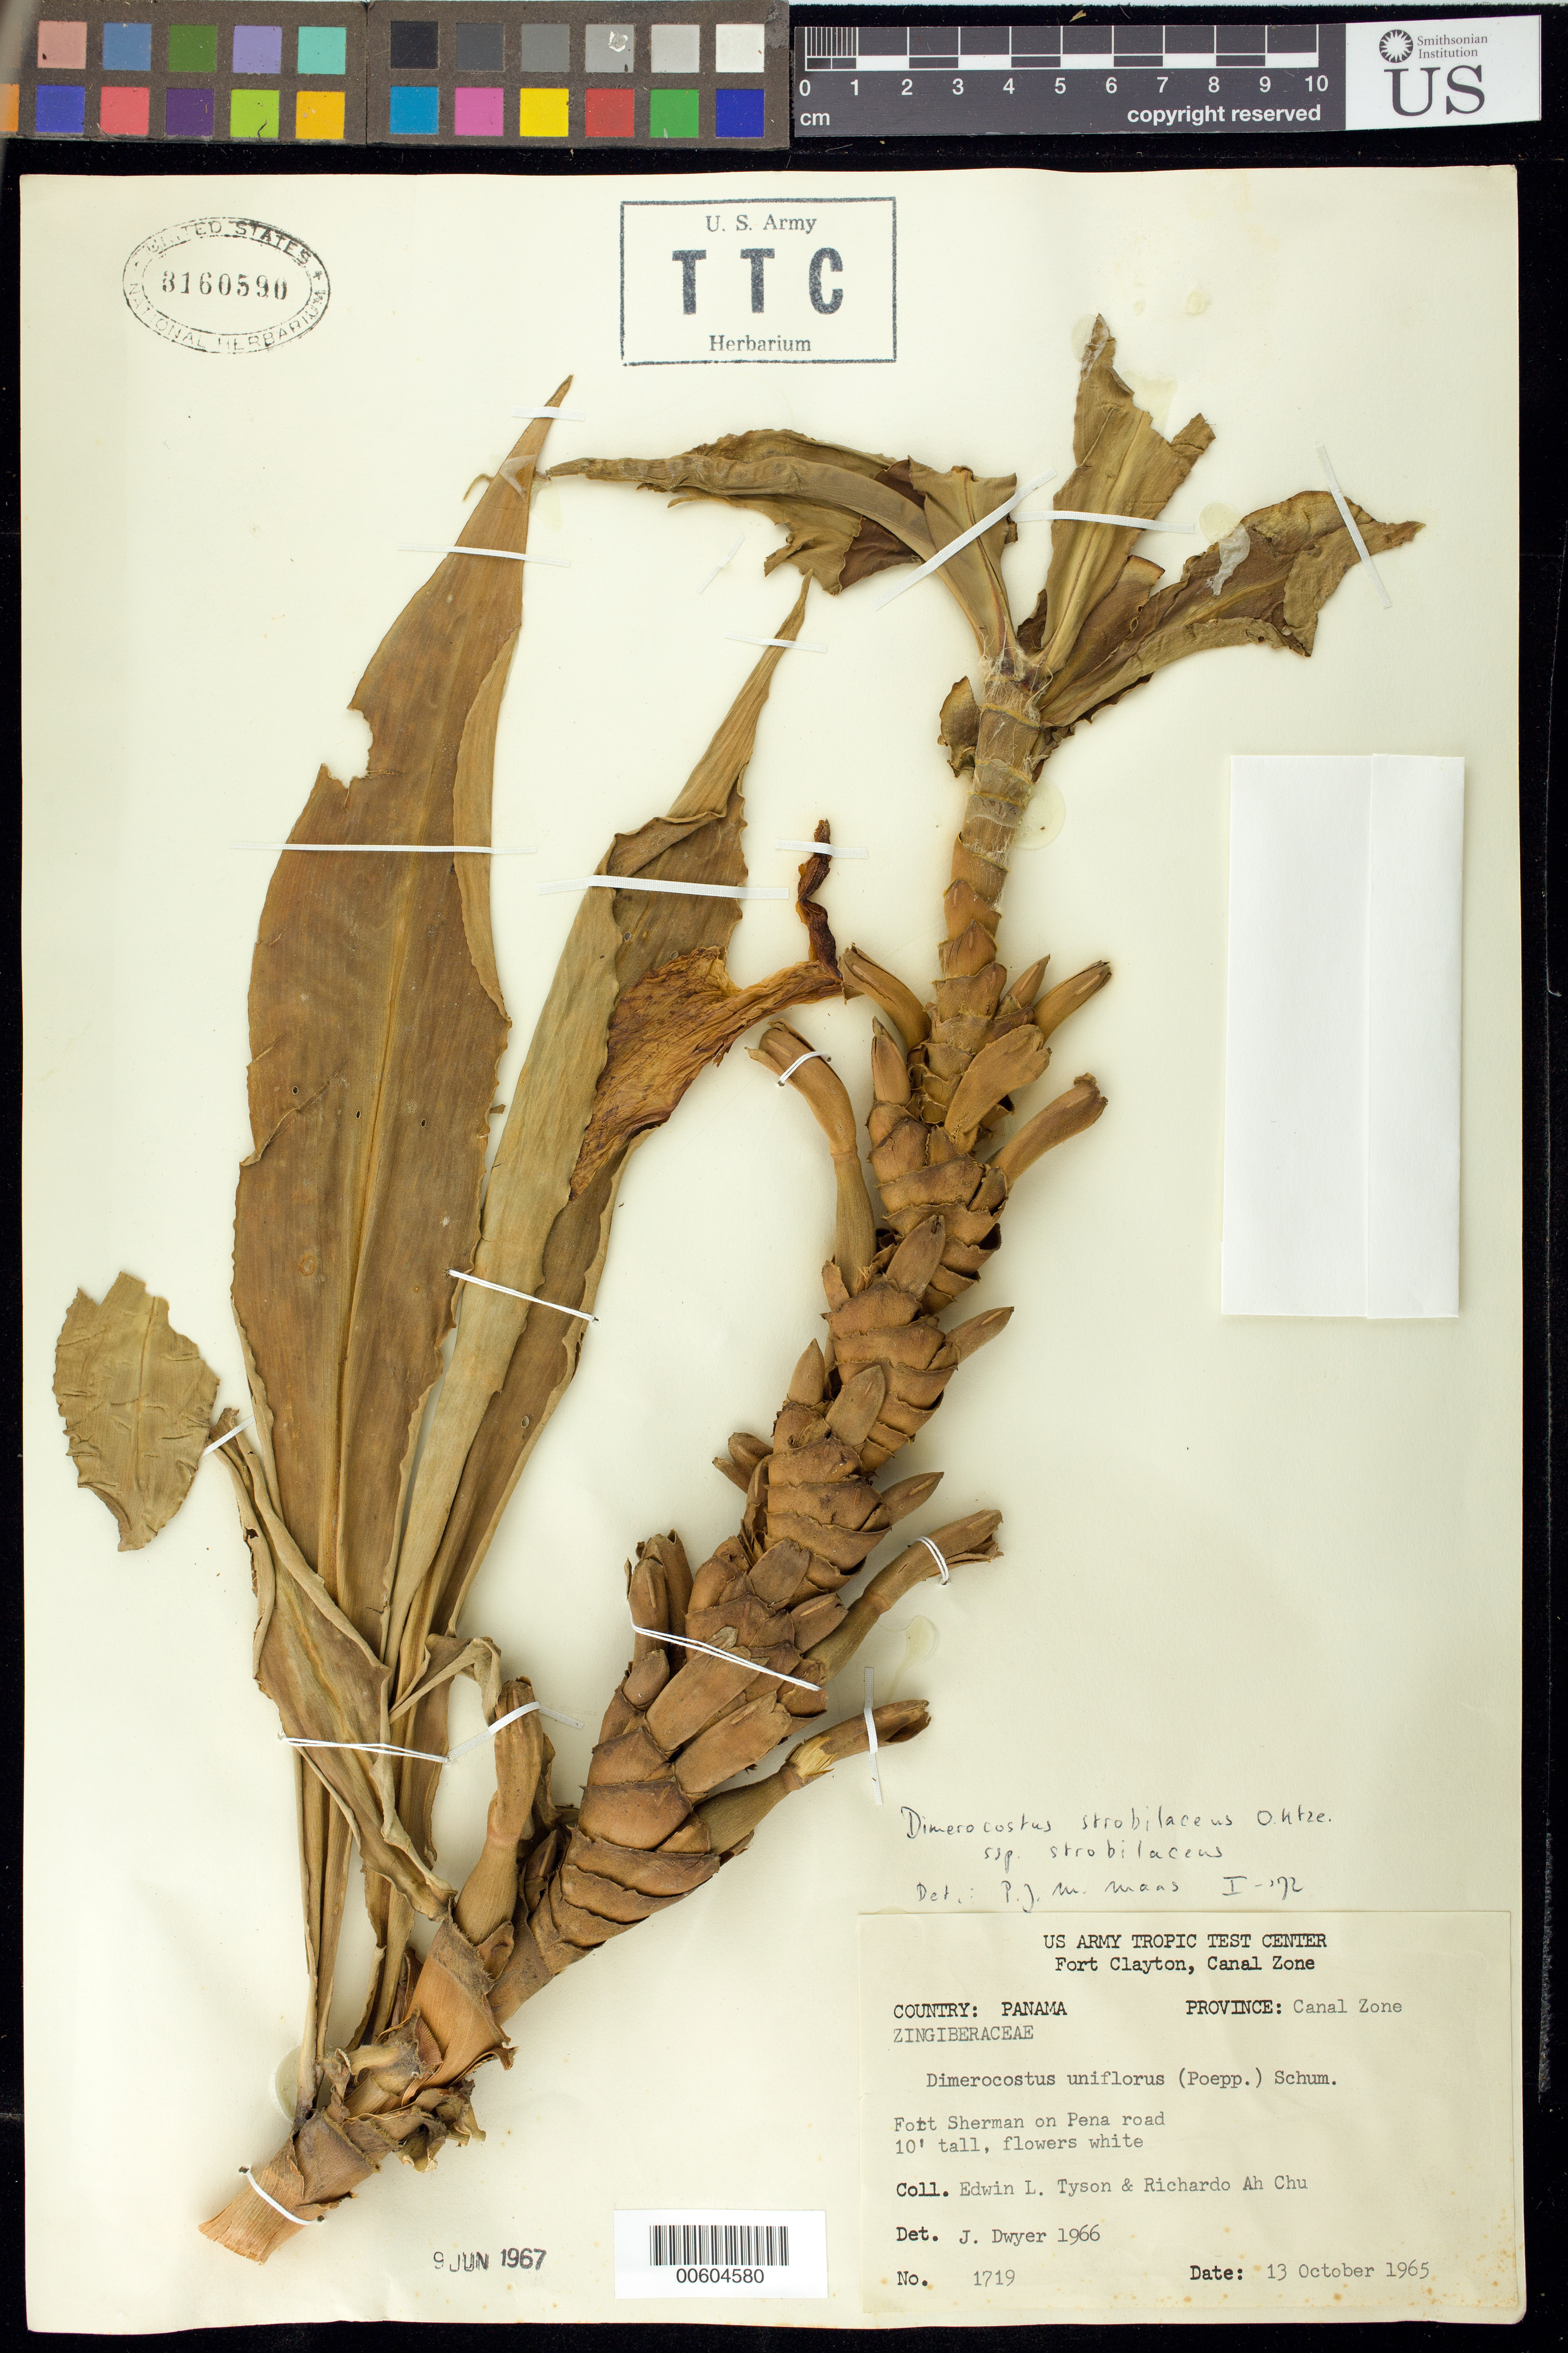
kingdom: Plantae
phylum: Tracheophyta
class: Liliopsida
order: Zingiberales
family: Costaceae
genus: Dimerocostus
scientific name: Dimerocostus strobilaceus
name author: Kuntze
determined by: Dwyer, J. D., (MO), Missouri Botanical Garden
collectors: E. L. Tyson & R. Ah Chu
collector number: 1719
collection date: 1965-10-13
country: Panama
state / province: Colón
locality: Fort Sherman on Pena Road. Fort Clayton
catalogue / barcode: US 3160590